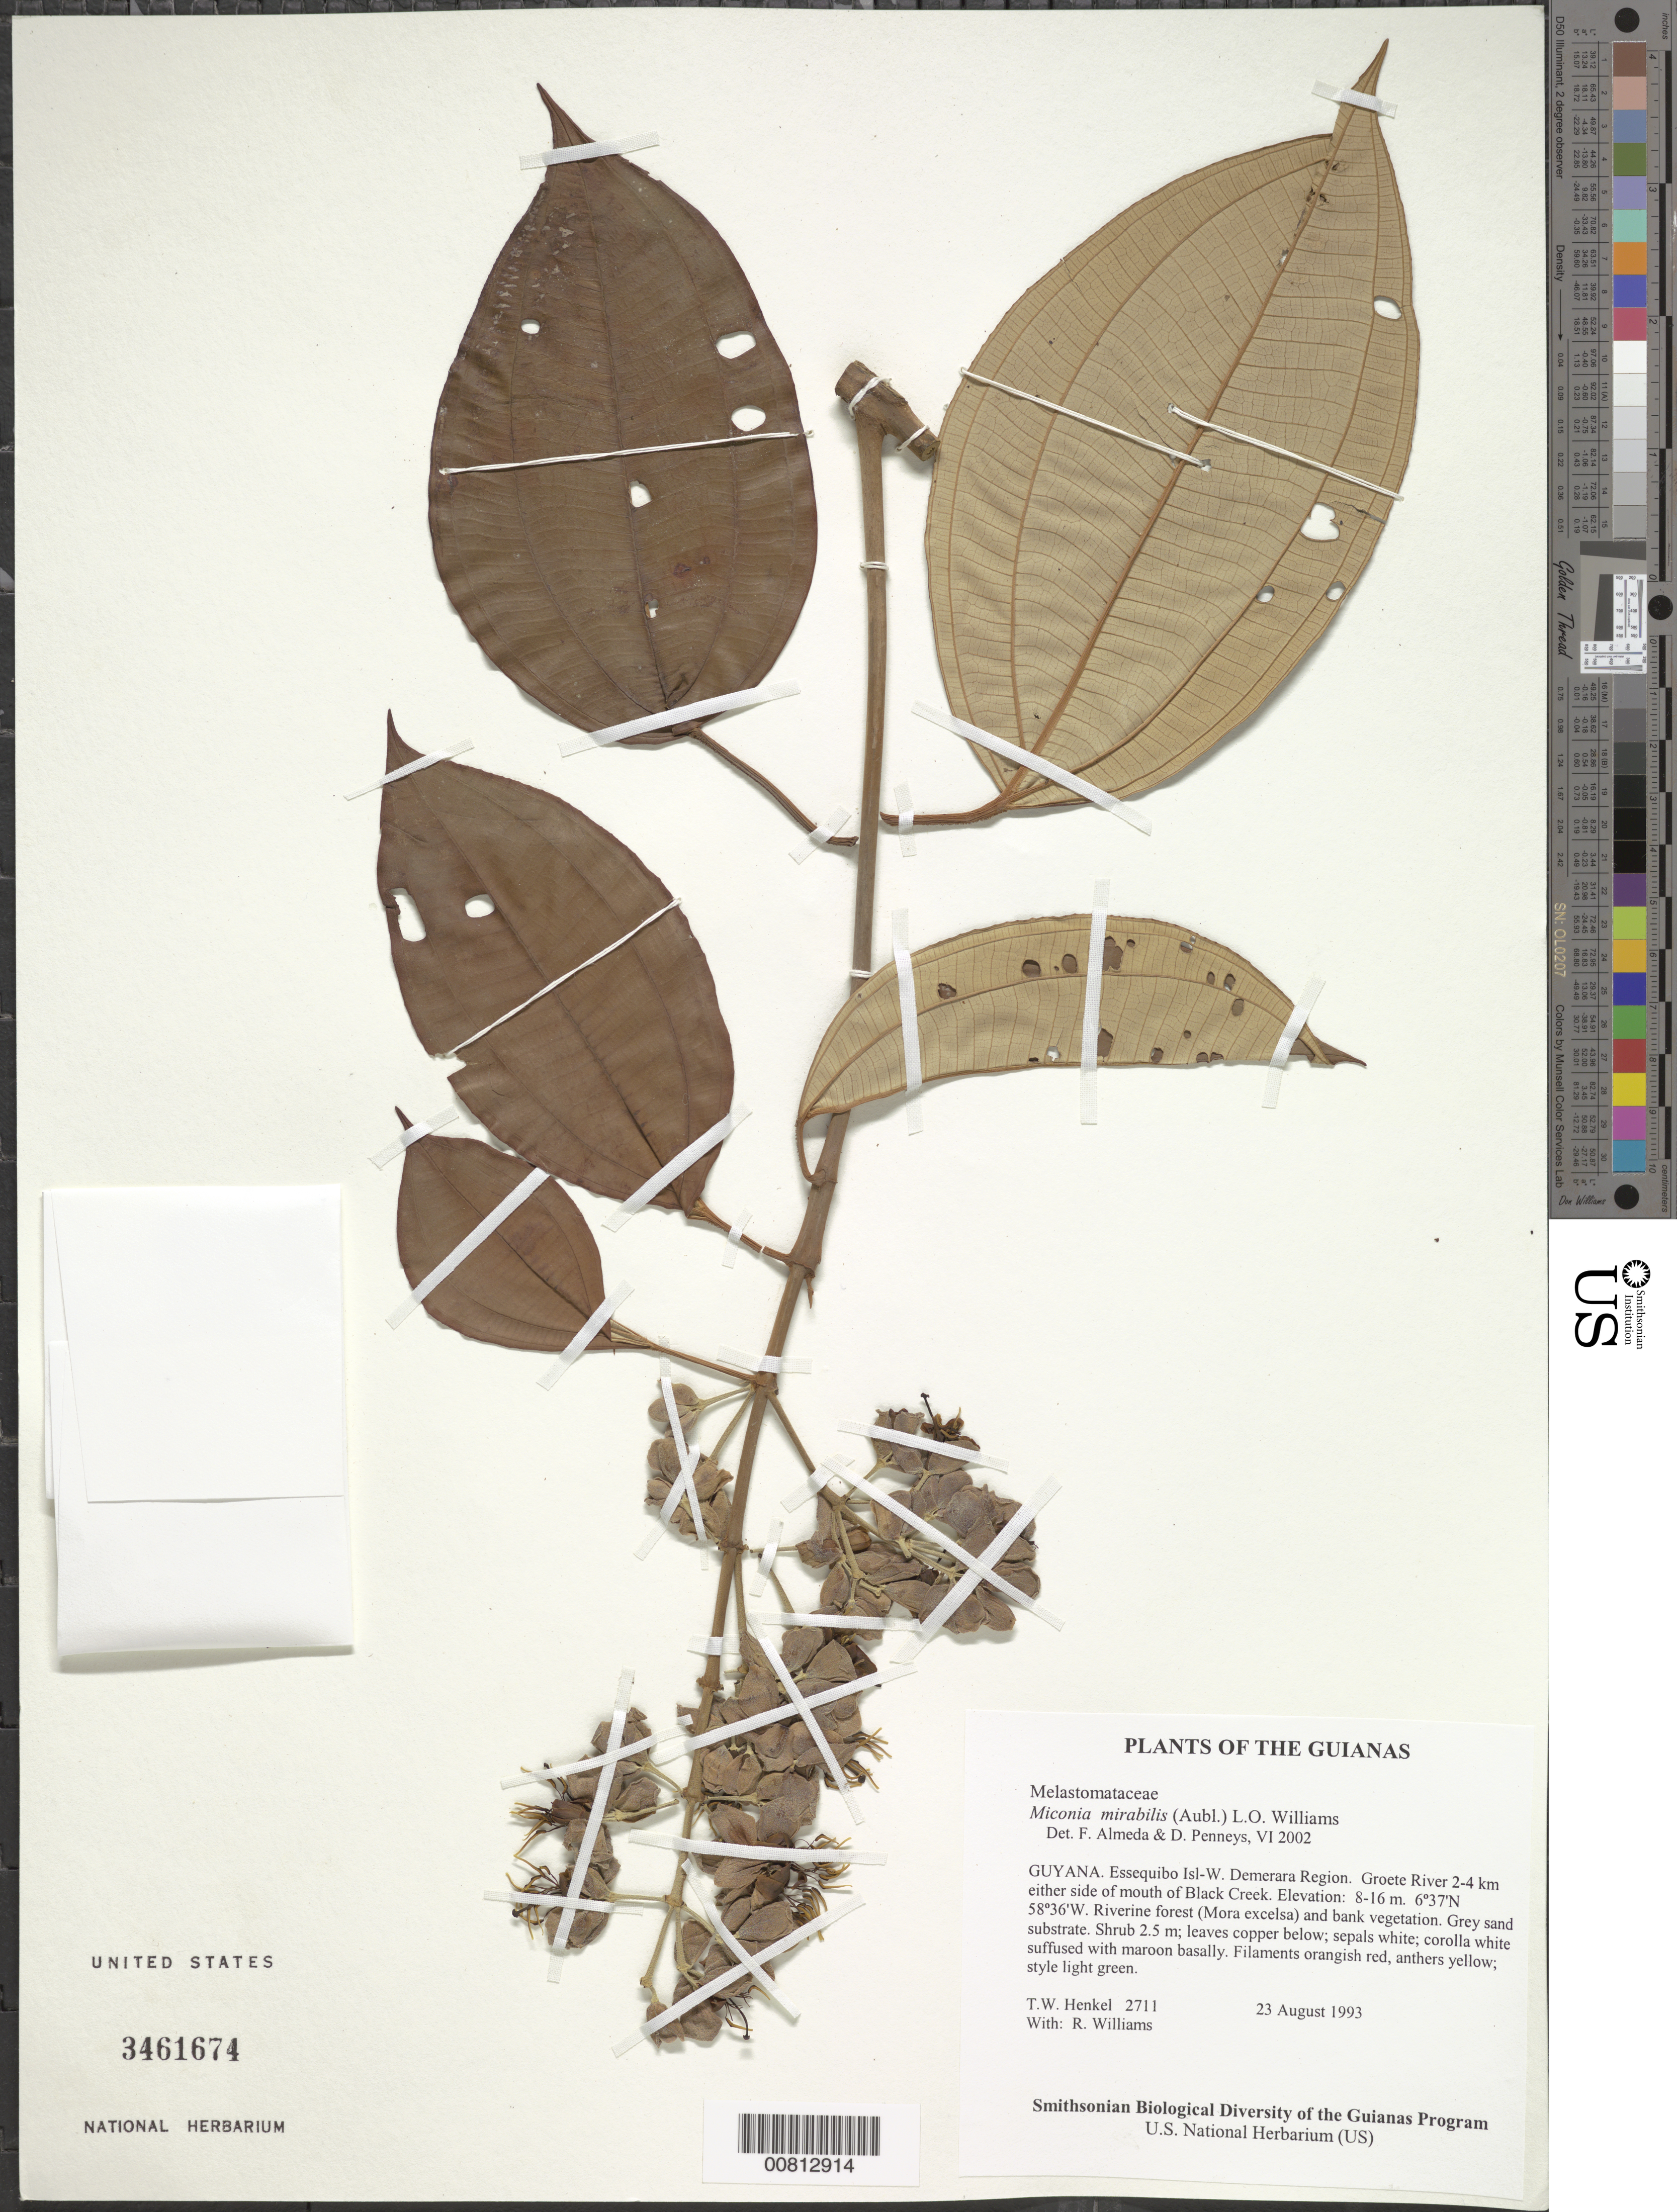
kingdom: Plantae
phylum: Tracheophyta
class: Magnoliopsida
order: Myrtales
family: Melastomataceae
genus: Miconia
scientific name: Miconia mirabilis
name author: (Aubl.) L.O. Williams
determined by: Almeda, F.; Penneys, D. S.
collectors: T. Henkel & R. Williams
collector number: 2711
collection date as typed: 23 August 1993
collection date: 1993-08-23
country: Guyana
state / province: Essequibo Isl-W. Demerara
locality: Groete River 2-4 km either side of mouth of Black Creek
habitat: Riverine forest (Mora excelsa) and bank vegetation. Grey sand substrate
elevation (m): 8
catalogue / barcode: US 3461674